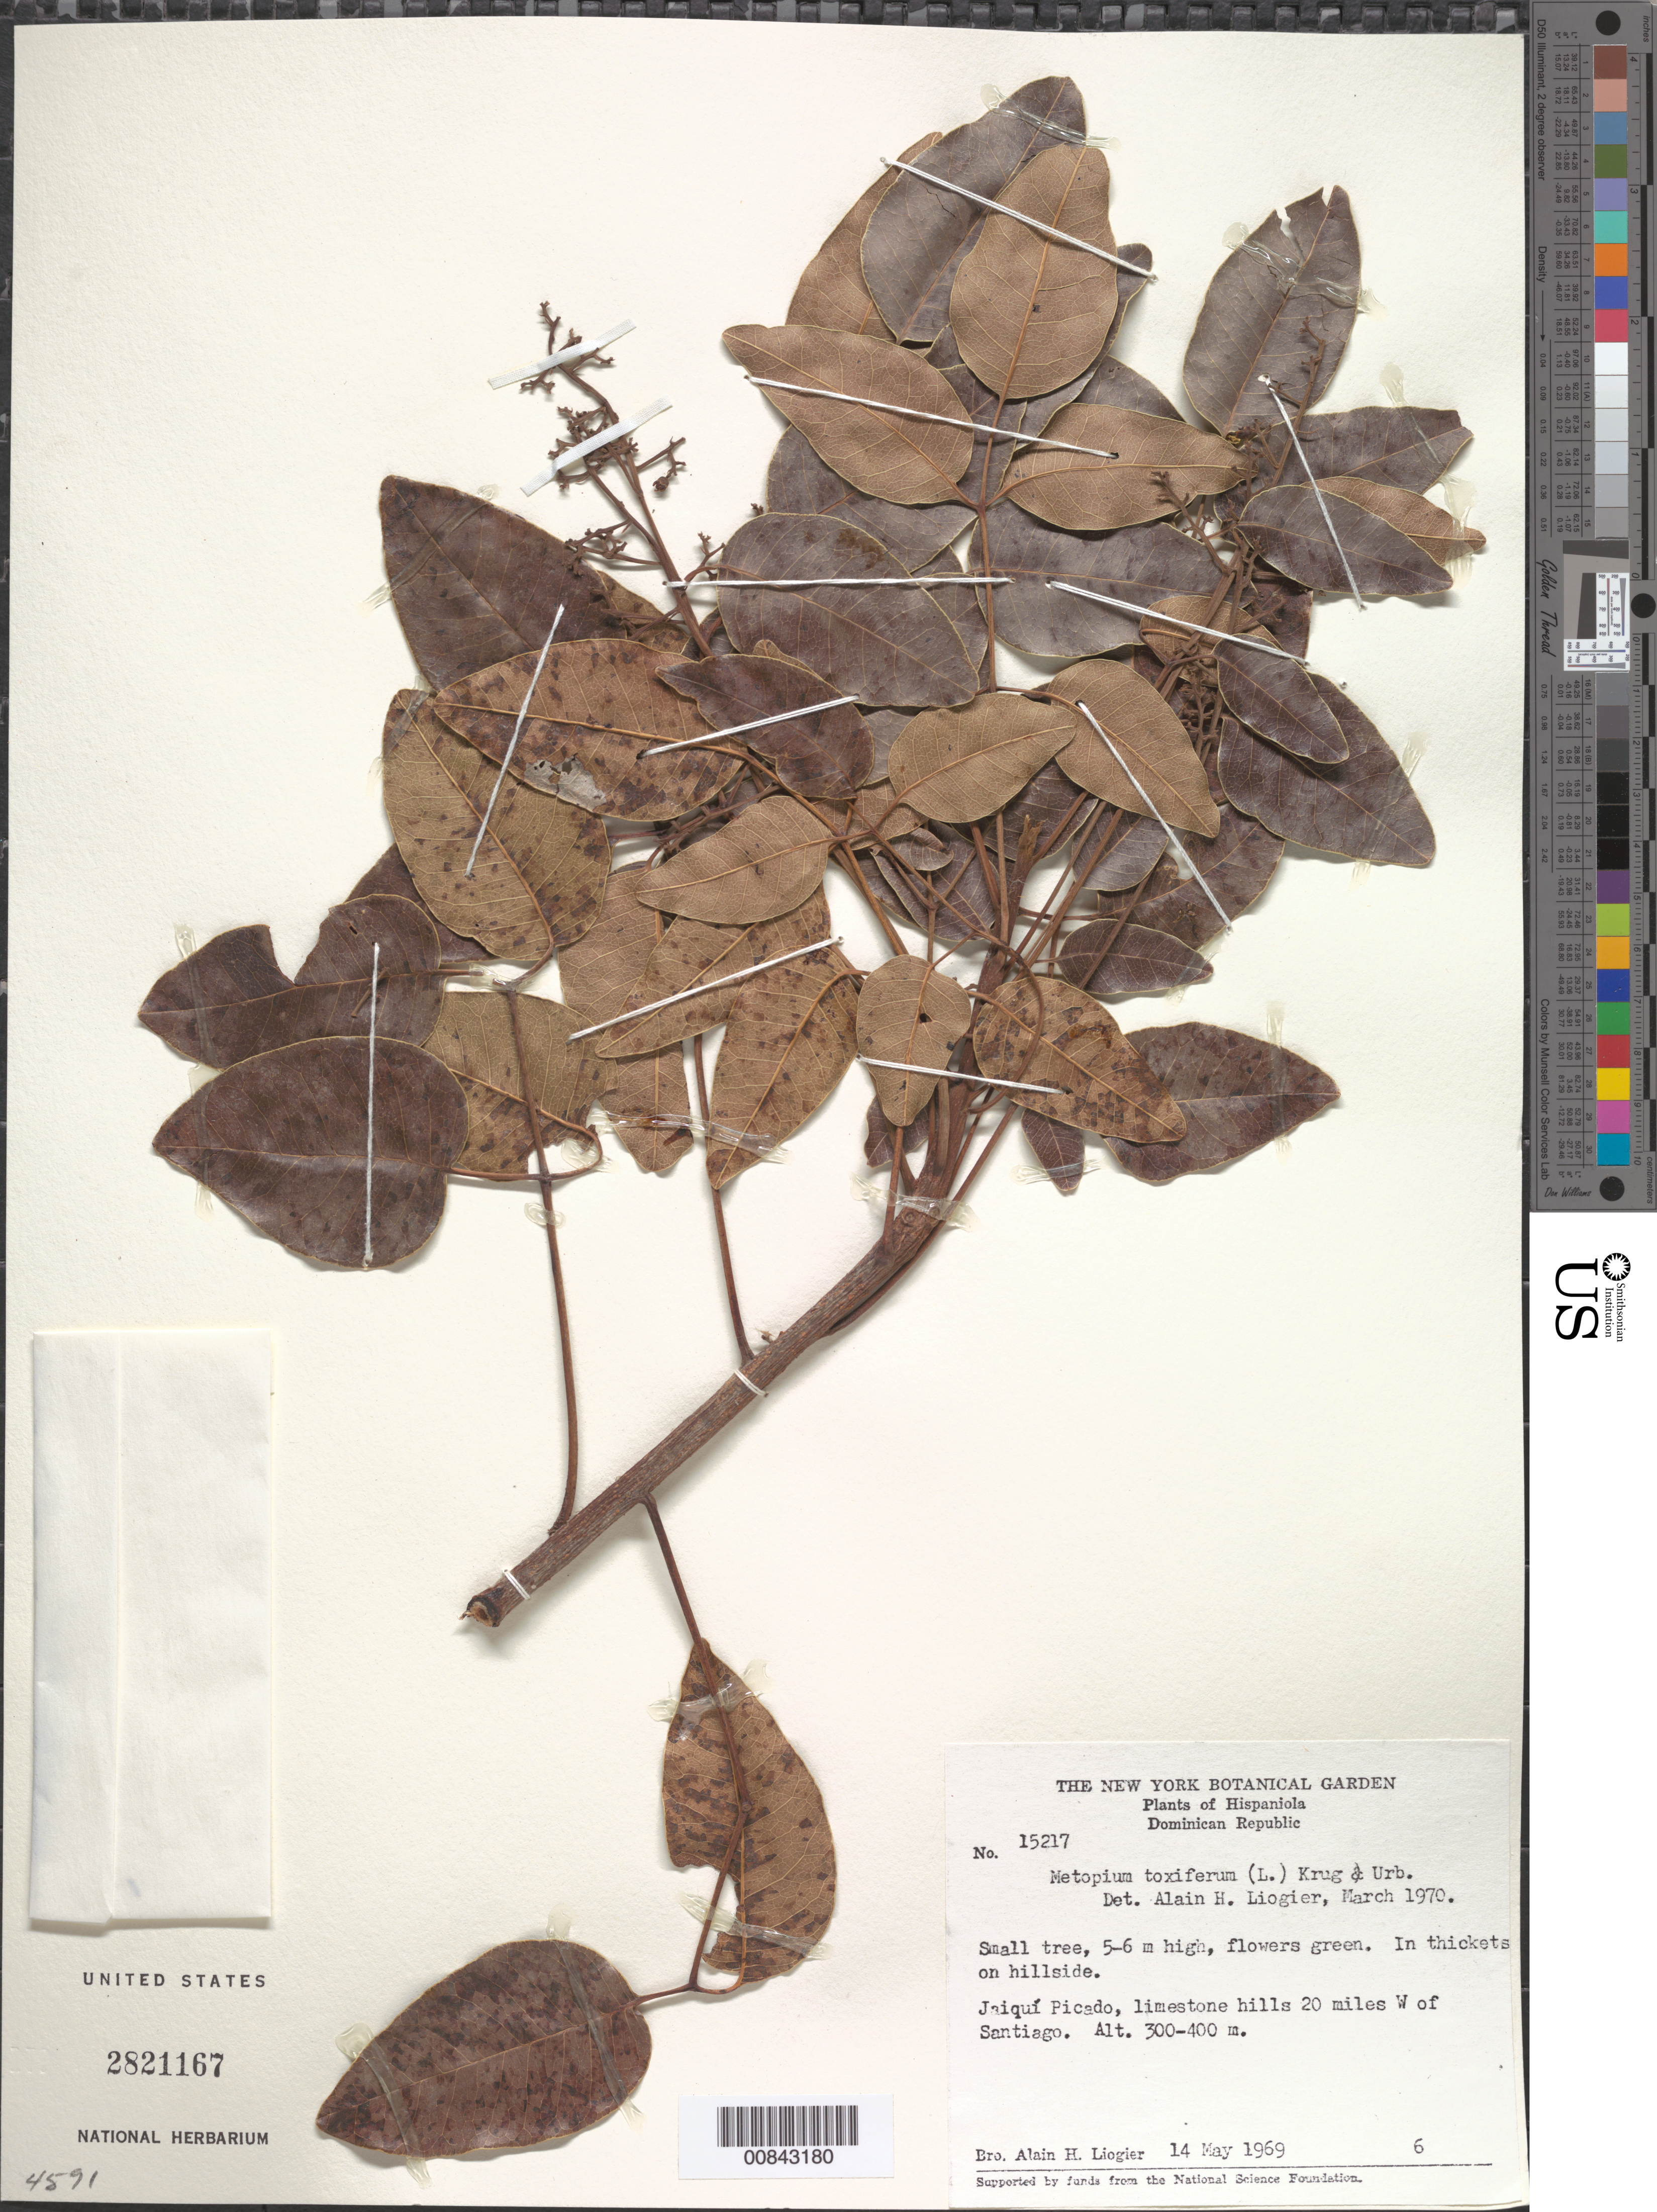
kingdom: Plantae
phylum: Tracheophyta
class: Magnoliopsida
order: Sapindales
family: Anacardiaceae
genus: Metopium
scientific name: Metopium toxiferum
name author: (L.) Krug & Urb.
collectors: A. H. Liogier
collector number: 15217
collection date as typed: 14 May 1969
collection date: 1969-05-14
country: Dominican Republic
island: Hispaniola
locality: Jaiquí Picado, 20 mi. W of Santiago.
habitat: limestone hills; in thicket.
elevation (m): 300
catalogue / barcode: US 2821167